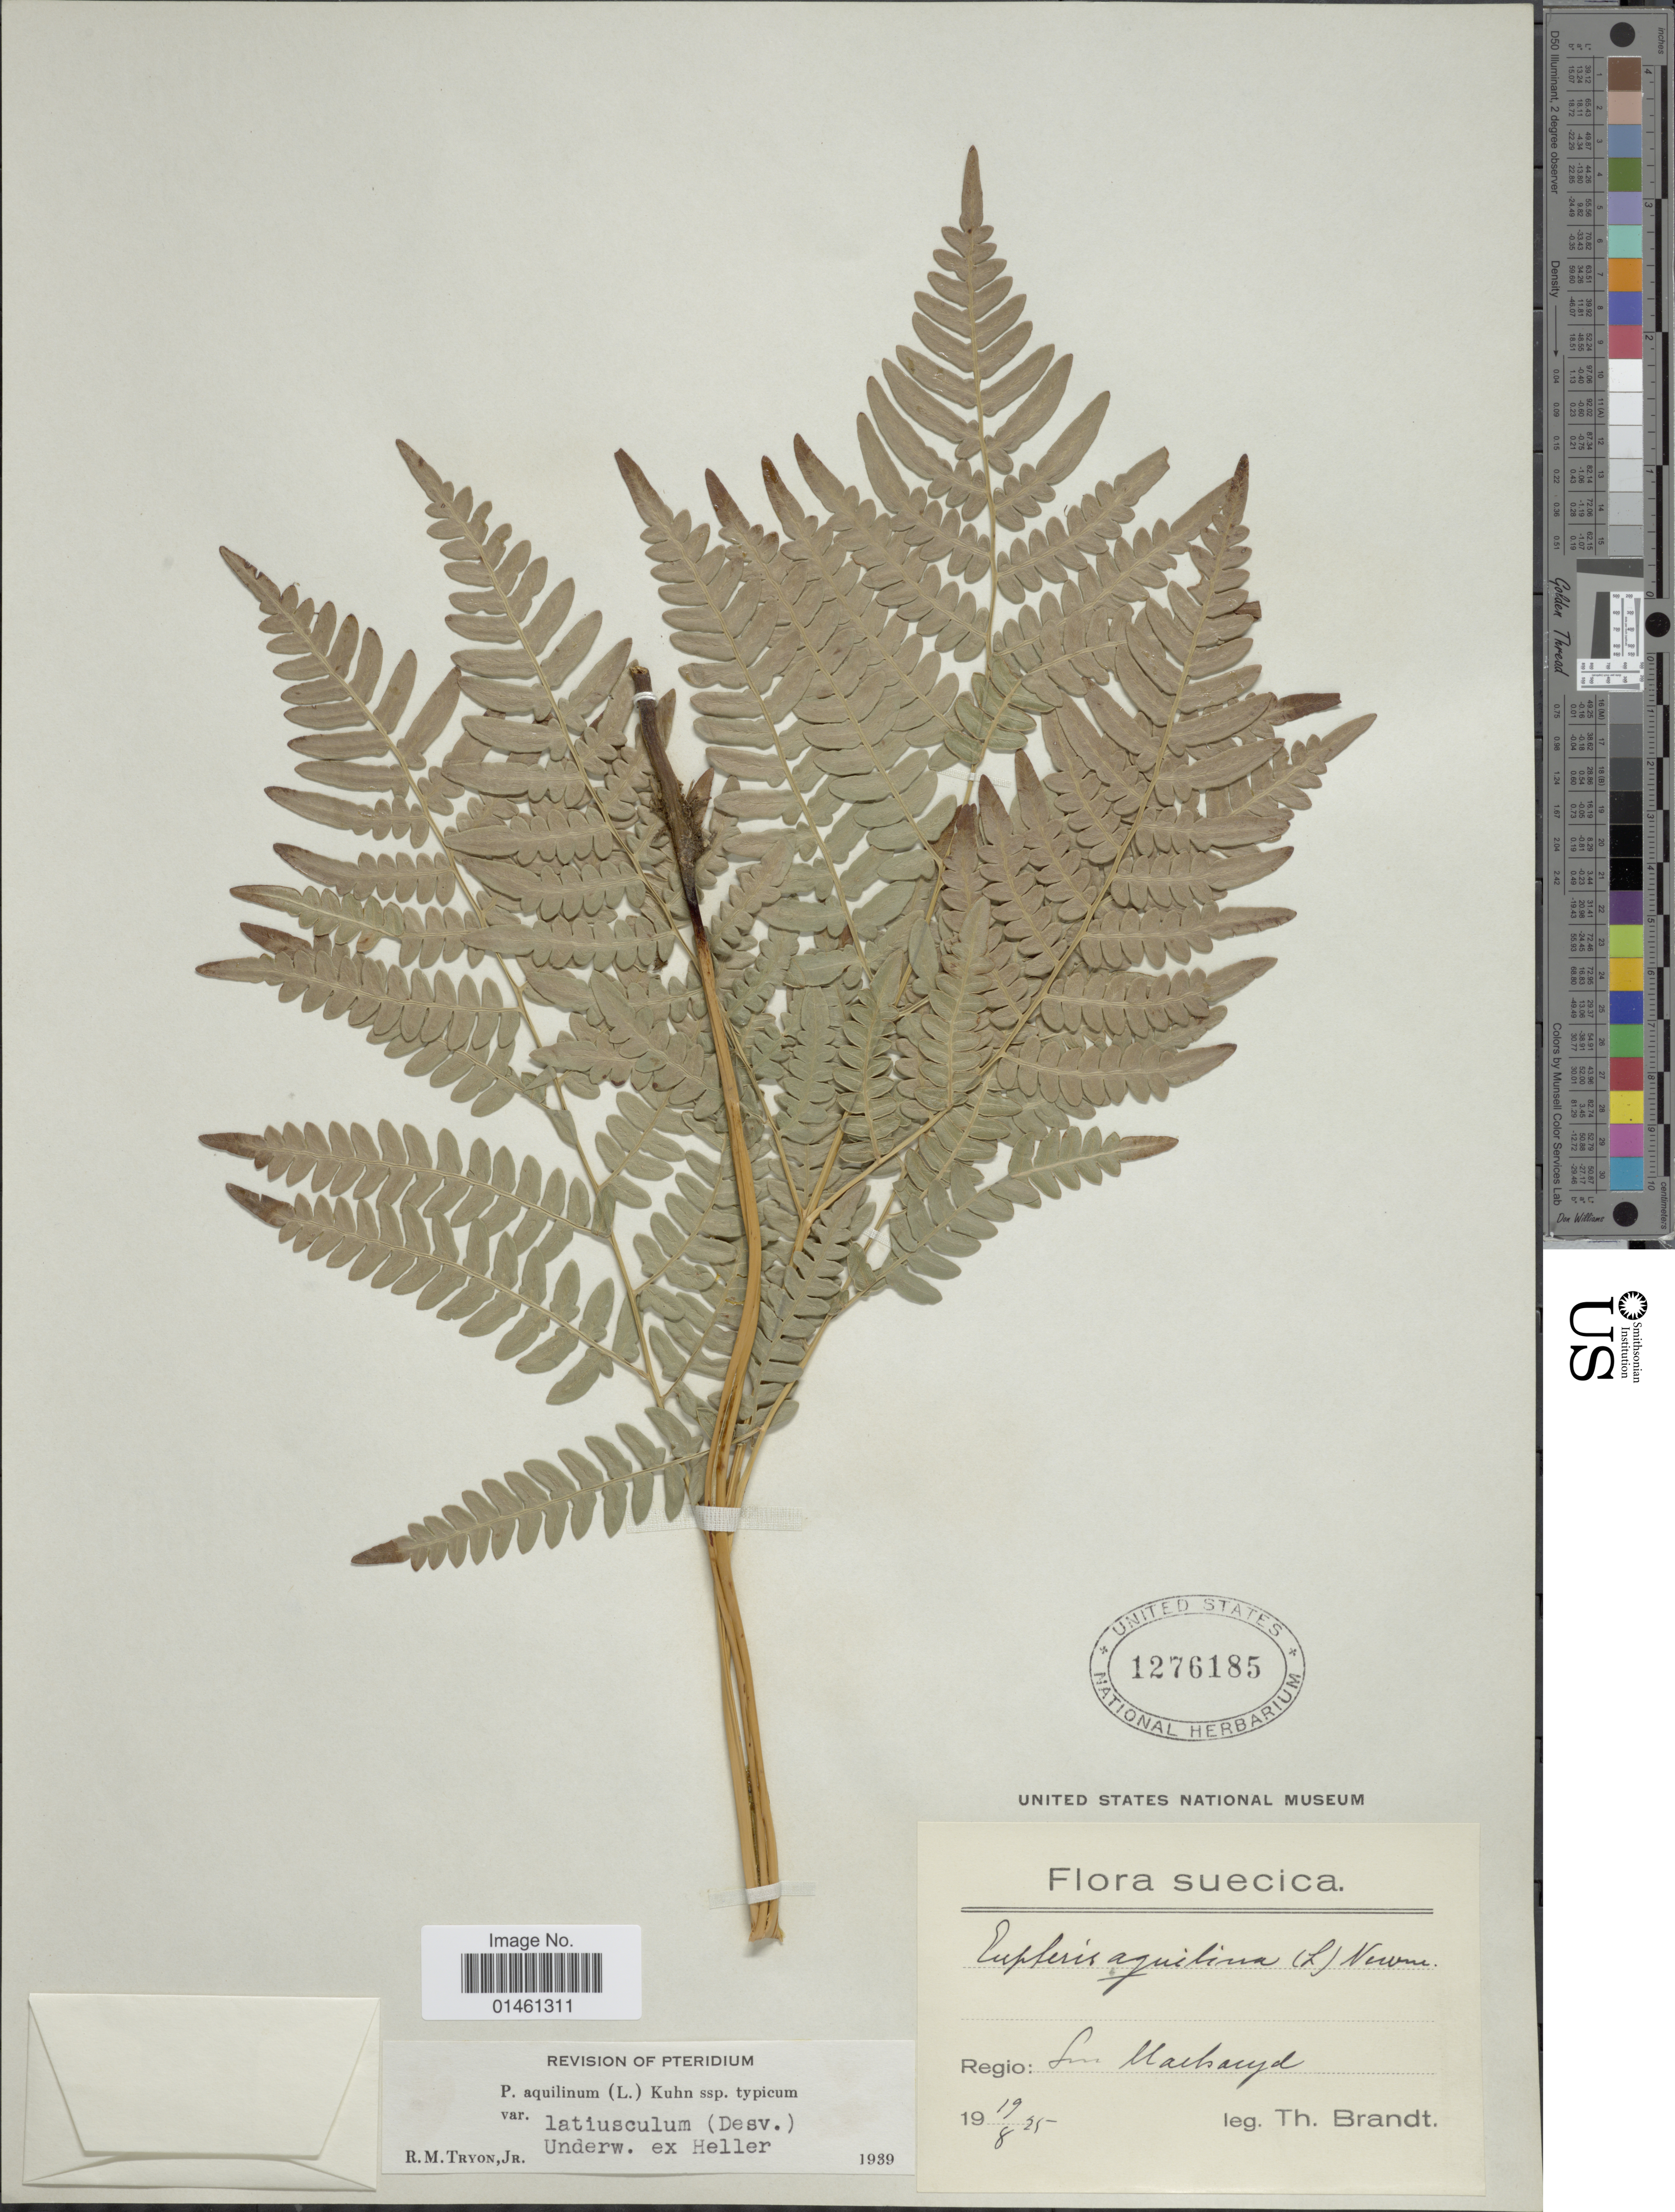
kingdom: Plantae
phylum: Tracheophyta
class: Polypodiopsida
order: Polypodiales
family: Dennstaedtiaceae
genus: Pteridium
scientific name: Pteridium aquilinum var. latiusculum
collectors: T. Brandt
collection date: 1925-08-19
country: Sweden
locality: Suecica, Regio: [illegible text]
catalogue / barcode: US 1276185